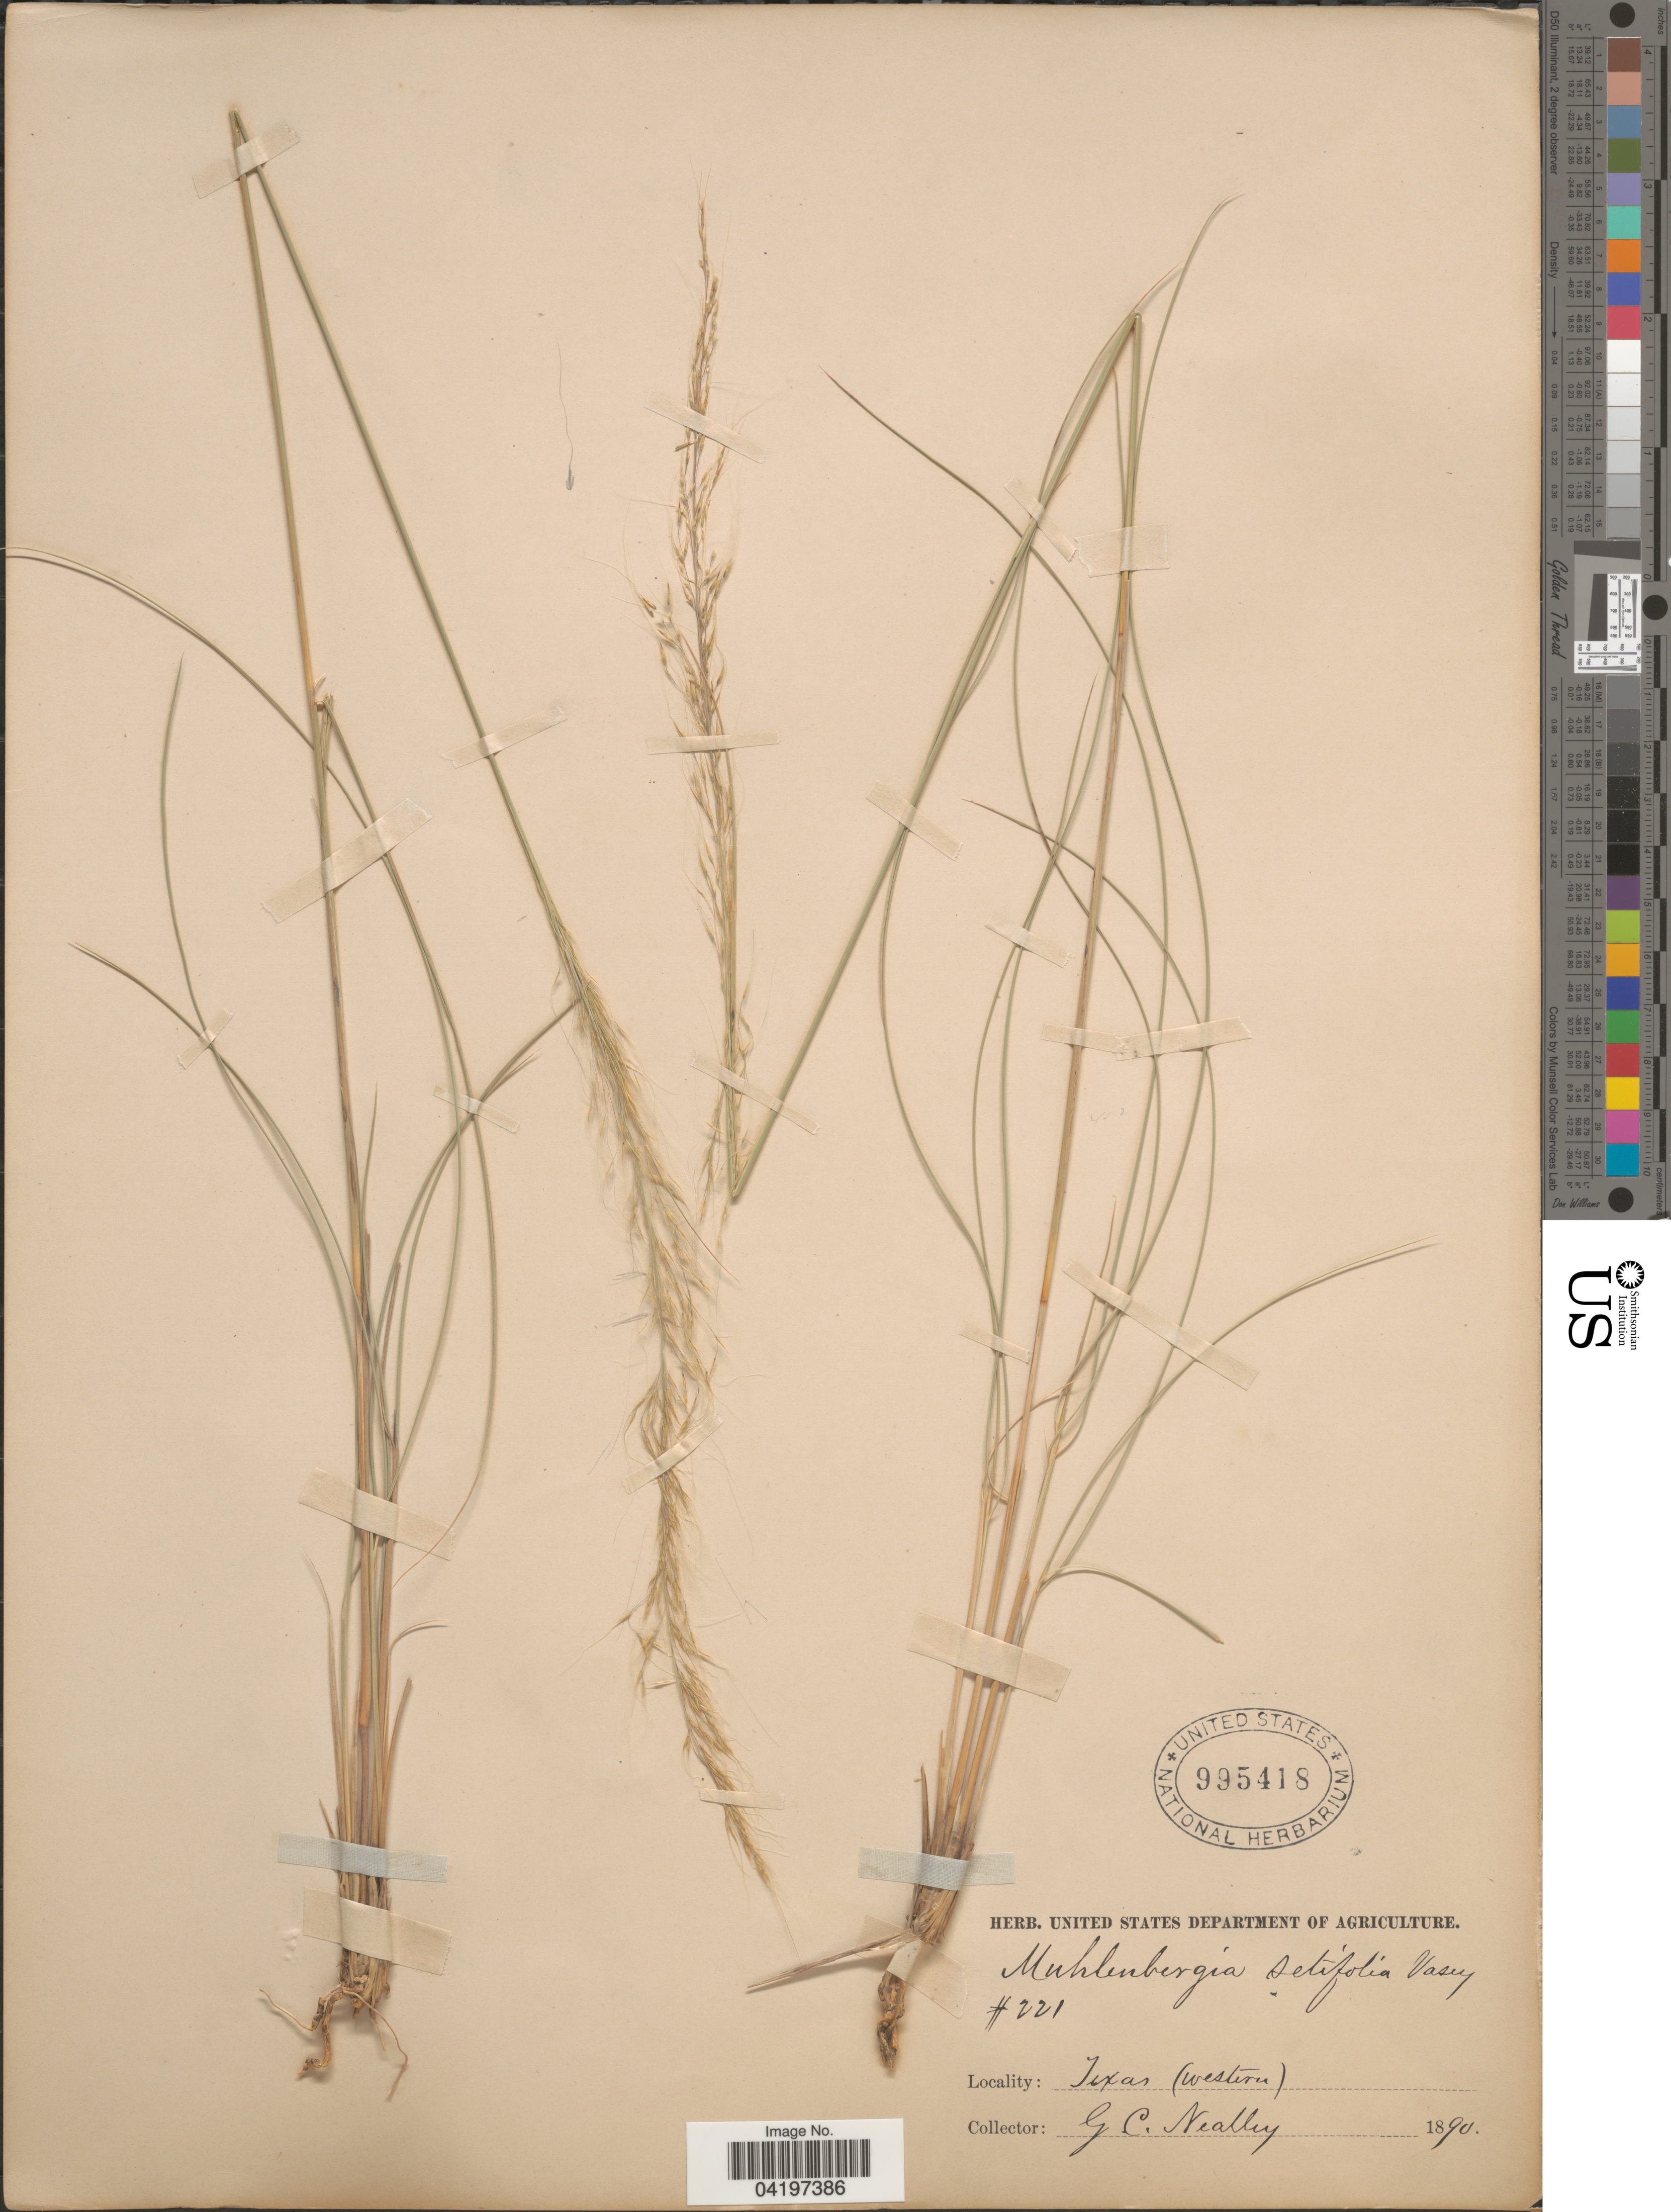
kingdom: Plantae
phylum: Tracheophyta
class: Liliopsida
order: Poales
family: Poaceae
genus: Muhlenbergia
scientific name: Muhlenbergia setifolia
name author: Vasey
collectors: G. C. Nealley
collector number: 221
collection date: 1890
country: United States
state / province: Texas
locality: Texas (western).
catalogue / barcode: US 995418